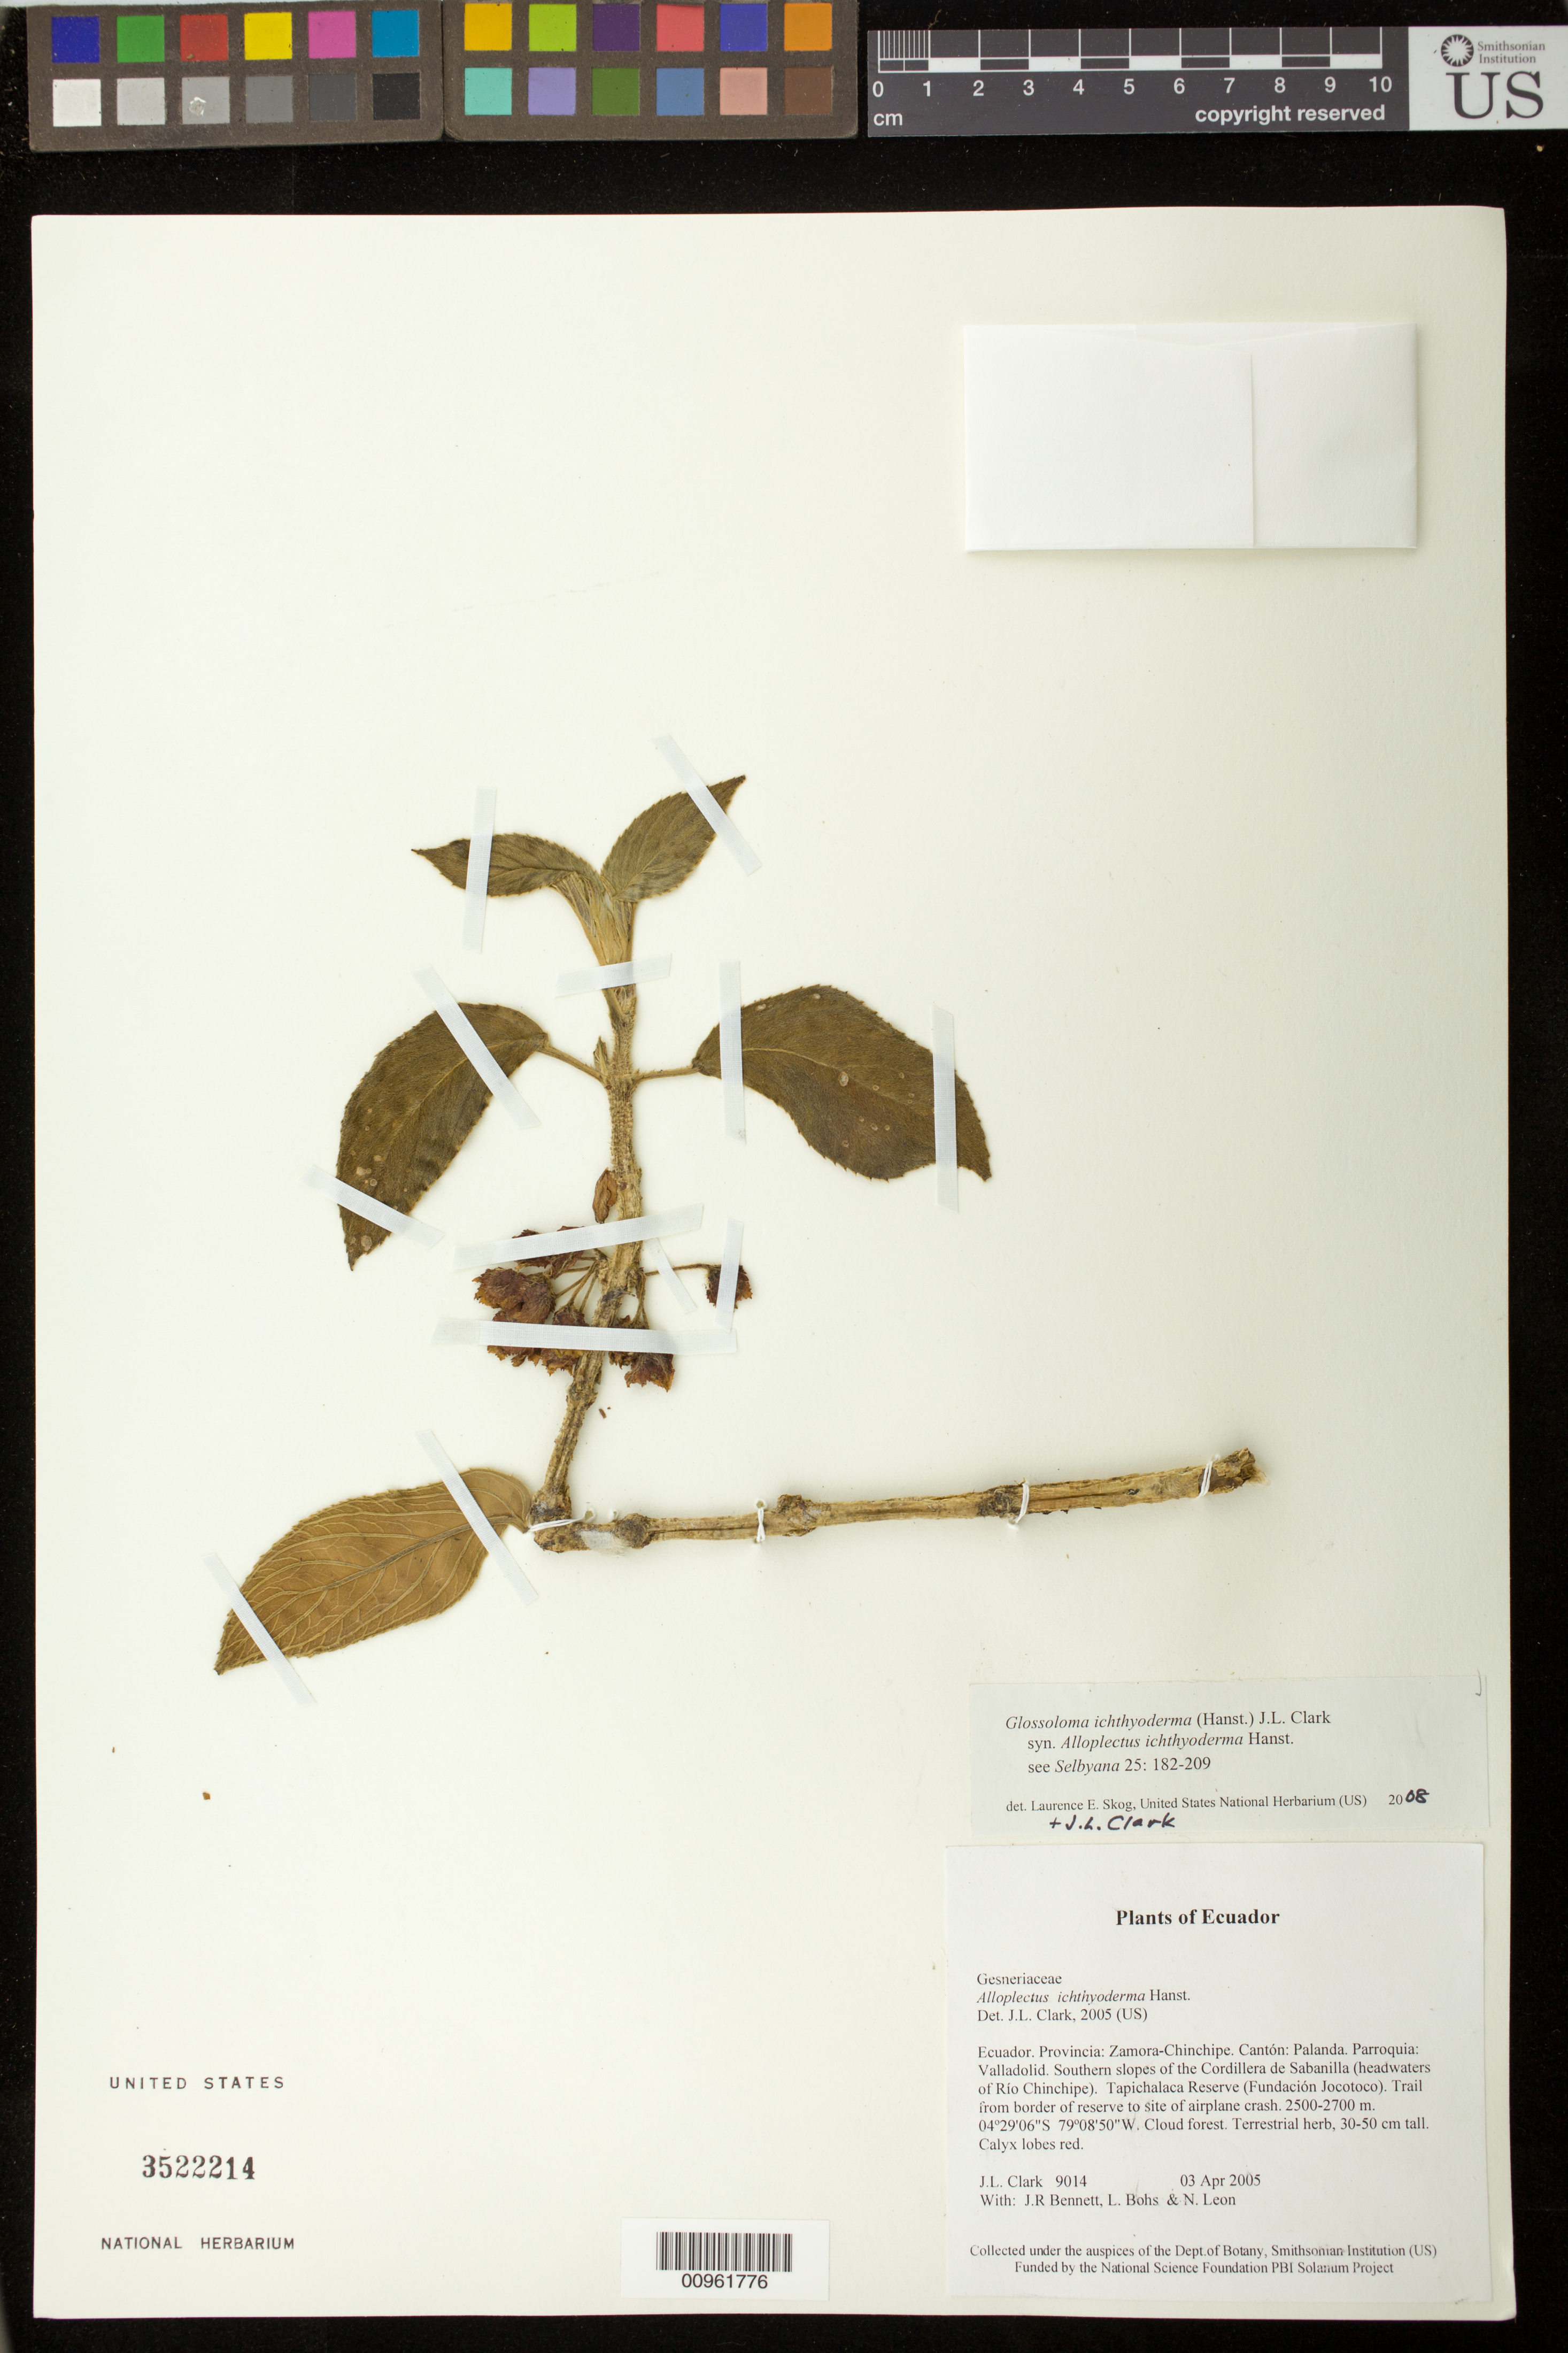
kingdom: Plantae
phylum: Tracheophyta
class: Magnoliopsida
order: Lamiales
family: Gesneriaceae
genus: Glossoloma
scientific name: Glossoloma ichthyoderma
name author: (Hanst.) J.L. Clark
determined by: Clark, J. L.; Skog, Laurence E.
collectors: J. L. Clark, J. R. Bennett, L. A. Bohs & N. Leon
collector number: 9014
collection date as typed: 03 Apr 2005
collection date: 2005-04-03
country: Ecuador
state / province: Zamora-Chinchipe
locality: Palanda. Parroquia: Valladolid. Southern slopes of the Cordillera de Sabanilla (headwaters of Río Chinchipe). Tapichalaca Reserve (Fundación Jocotoco). Trail from border of reserve to site of airplane crash.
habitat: Cloud forest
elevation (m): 2500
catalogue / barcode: US 3522214